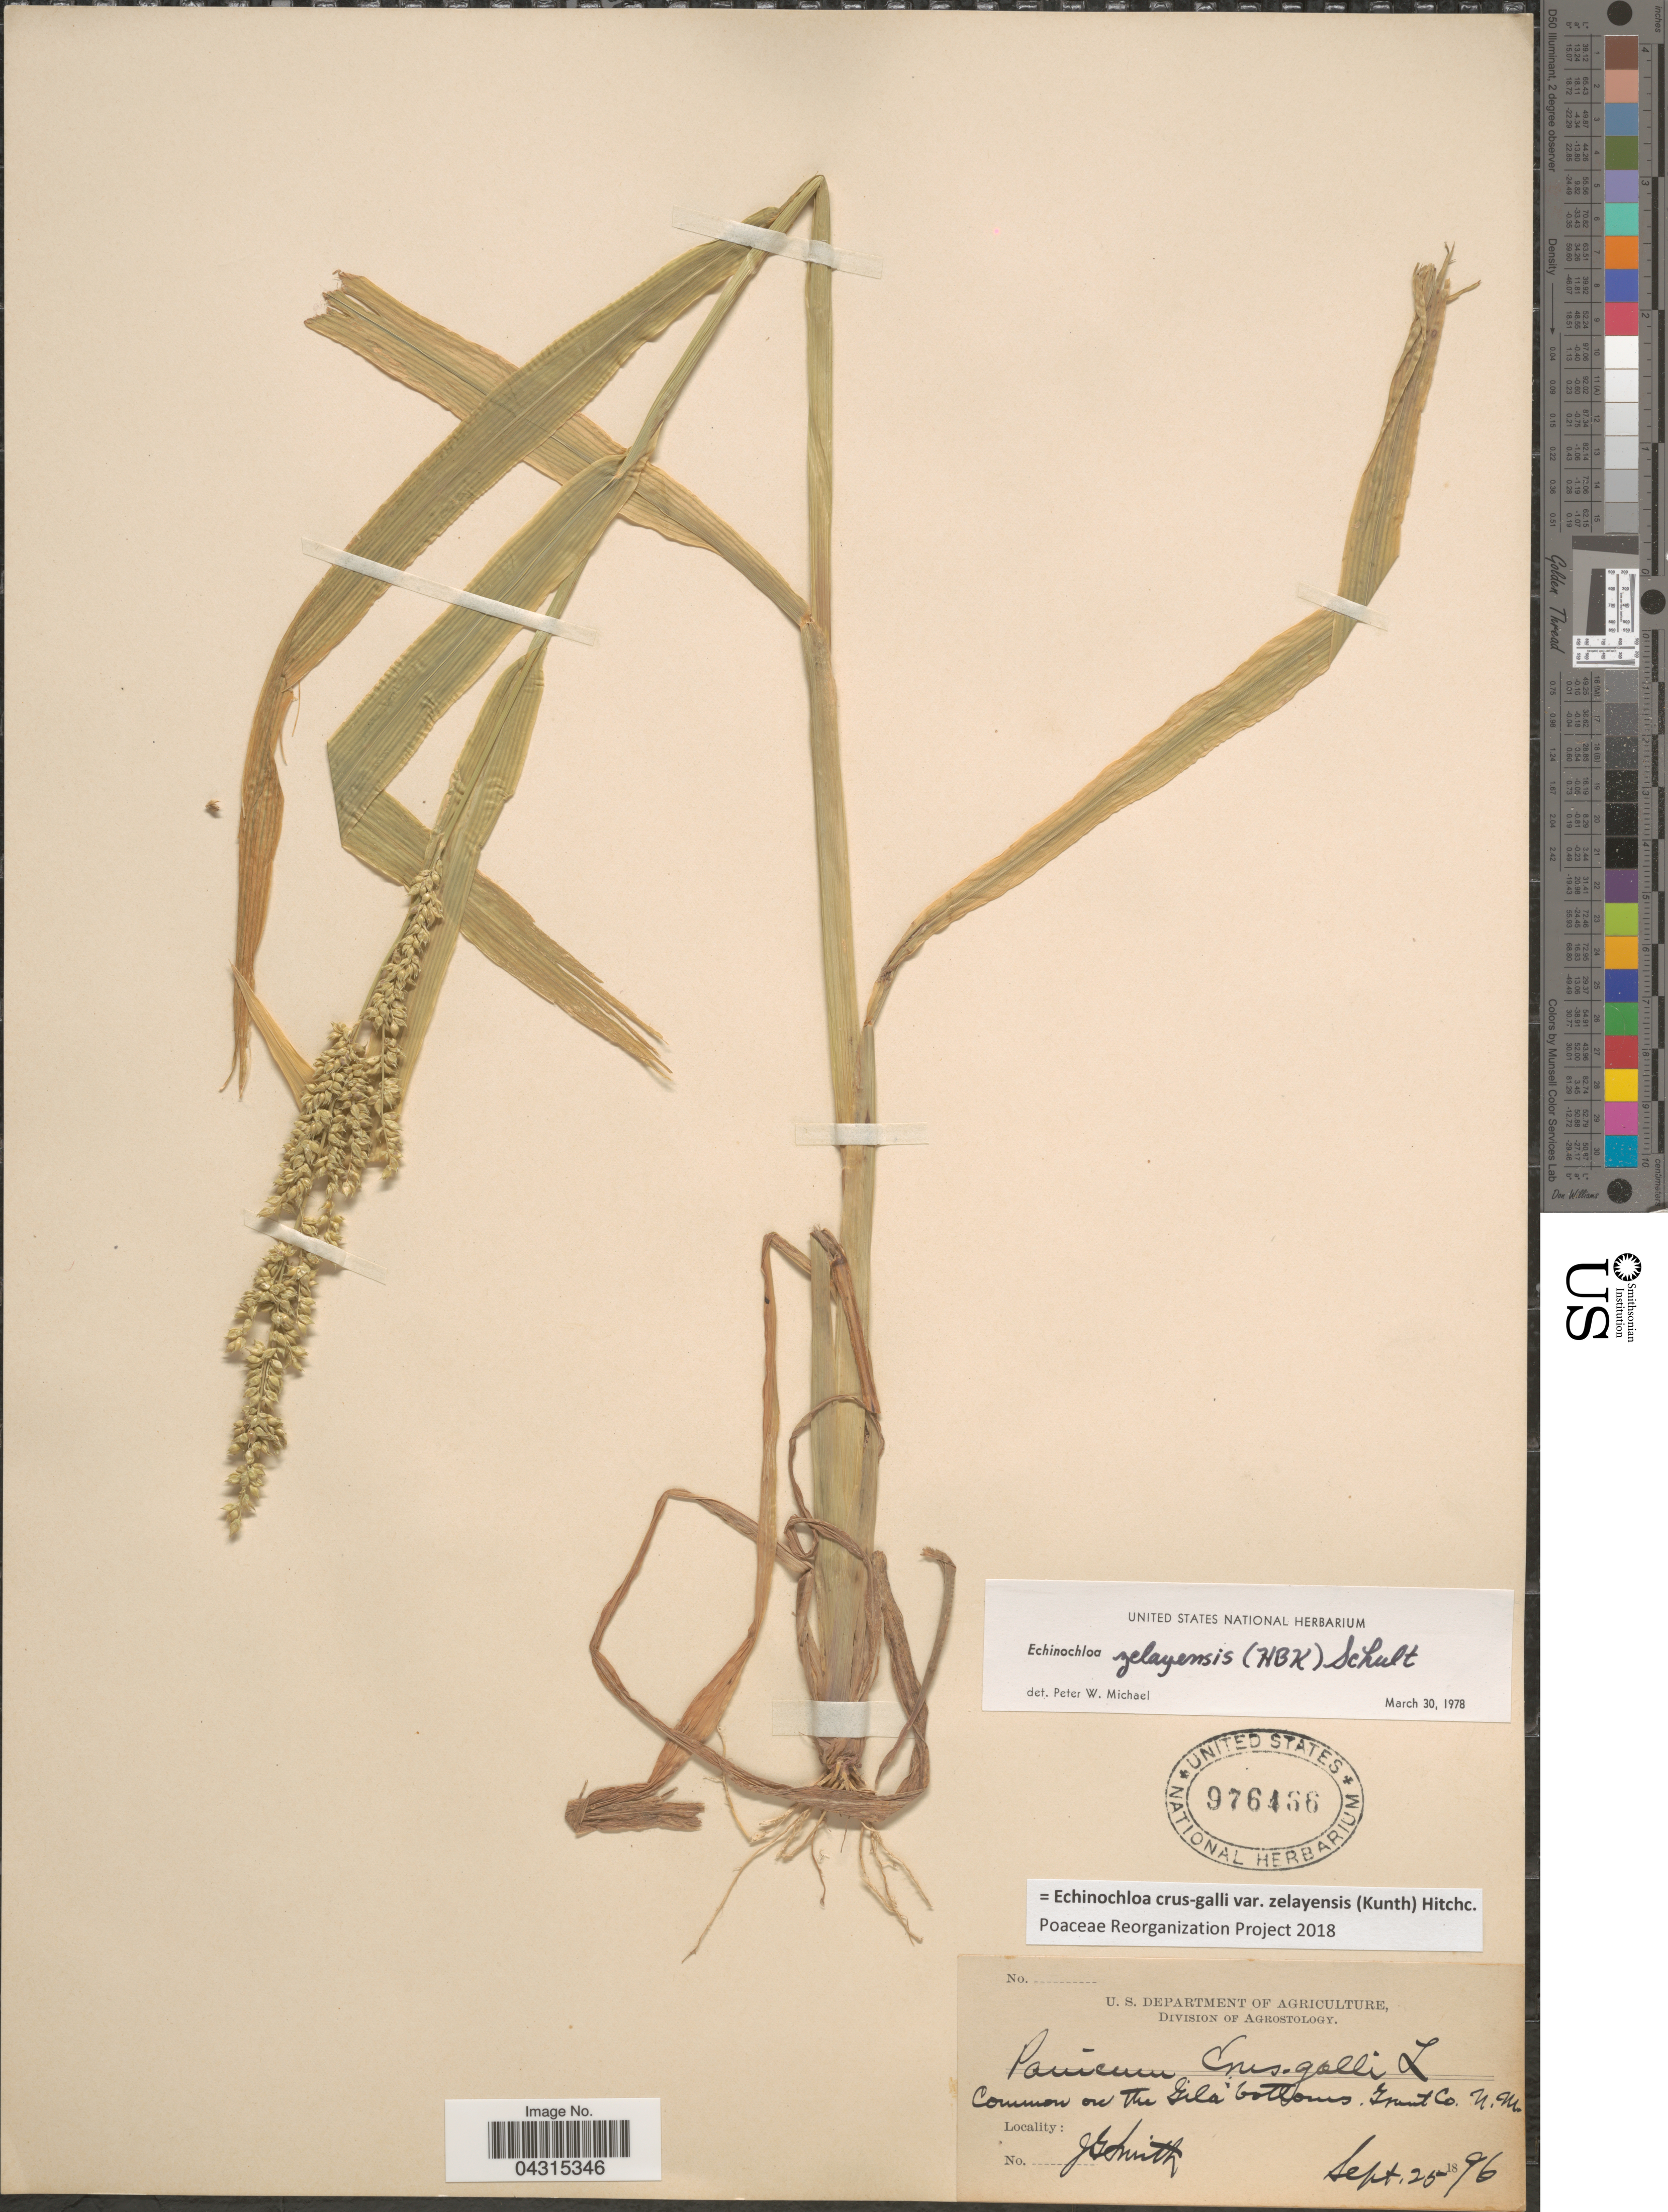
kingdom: Plantae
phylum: Tracheophyta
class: Liliopsida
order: Poales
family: Poaceae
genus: Echinochloa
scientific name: Echinochloa crus-galli var. zelayensis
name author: (Kunth) Hitchc.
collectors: J. G. Smith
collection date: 1896-09-25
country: United States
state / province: New Mexico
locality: Common on the Gila's bottoms. Grant Co.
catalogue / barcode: US 976466